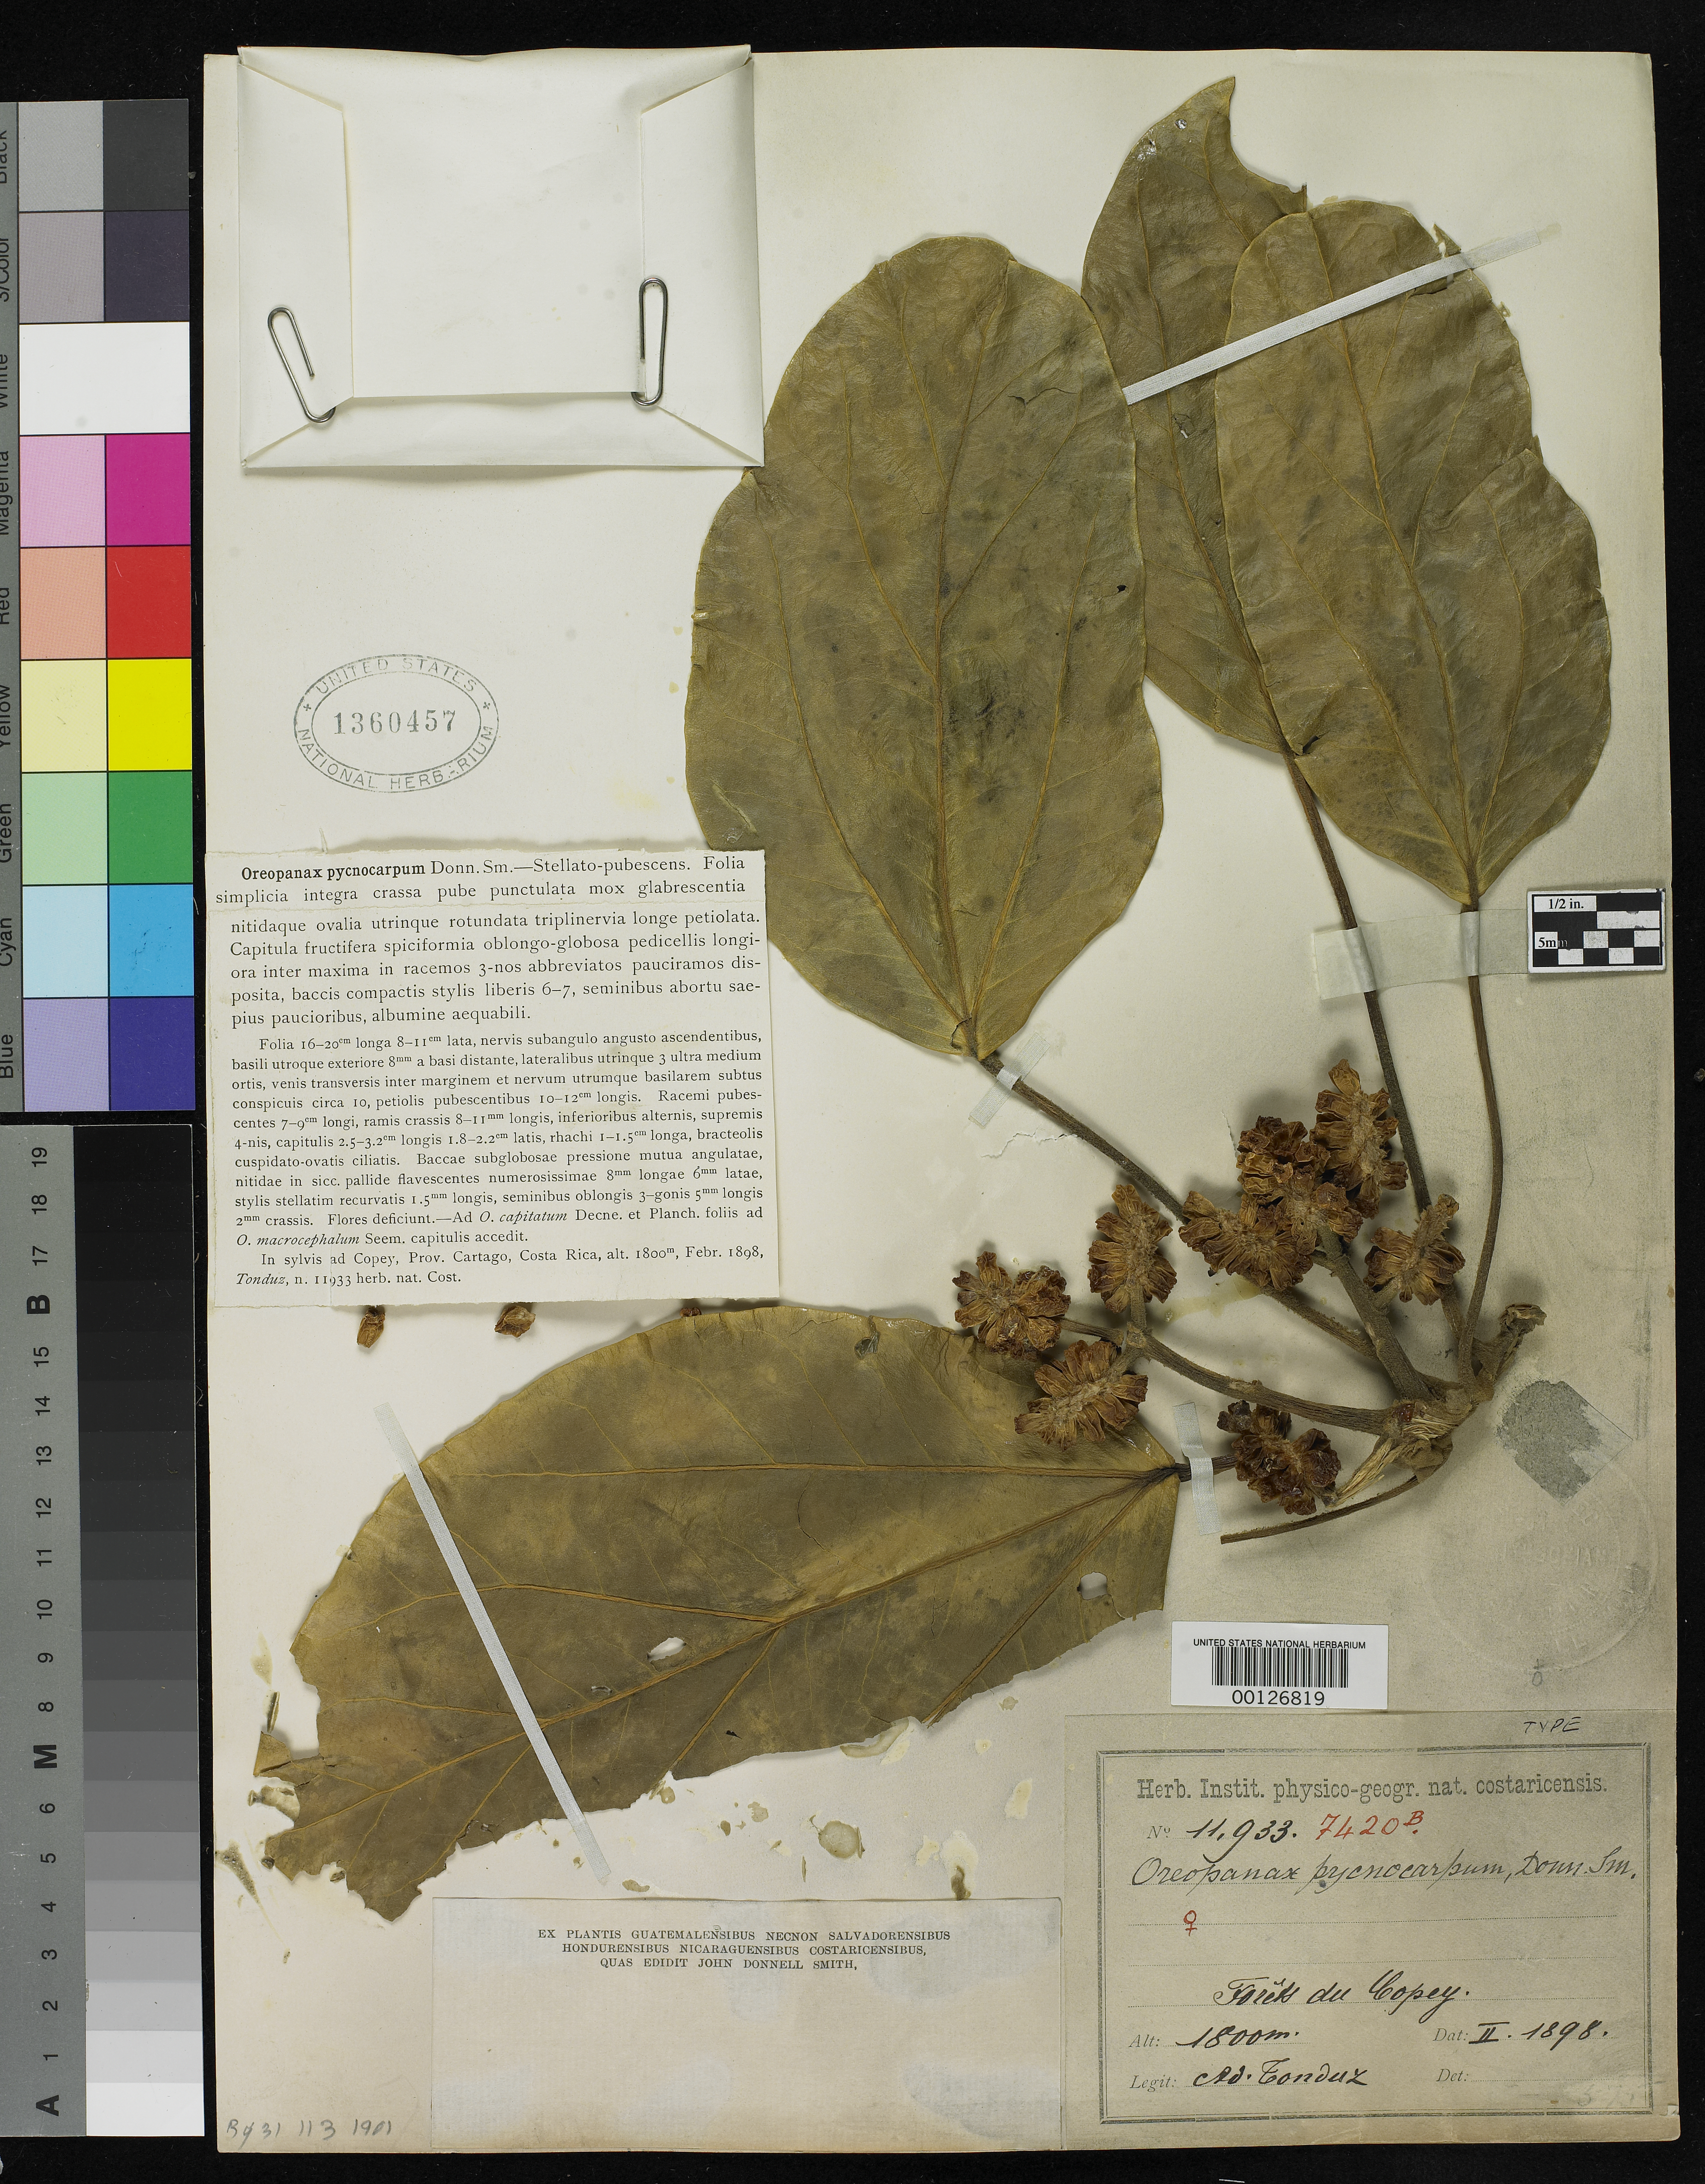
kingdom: Plantae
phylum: Tracheophyta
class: Magnoliopsida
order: Apiales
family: Araliaceae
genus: Oreopanax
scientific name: Oreopanax pycnocarpus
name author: Donn. Sm.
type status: Holotype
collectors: A. Tonduz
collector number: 11933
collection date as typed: Feb 1898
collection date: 1898-02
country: Costa Rica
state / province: Cartago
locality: Forests of Copey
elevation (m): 1800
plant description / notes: Specimen ex John Donnell Smith herbarium.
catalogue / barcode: US 1360457